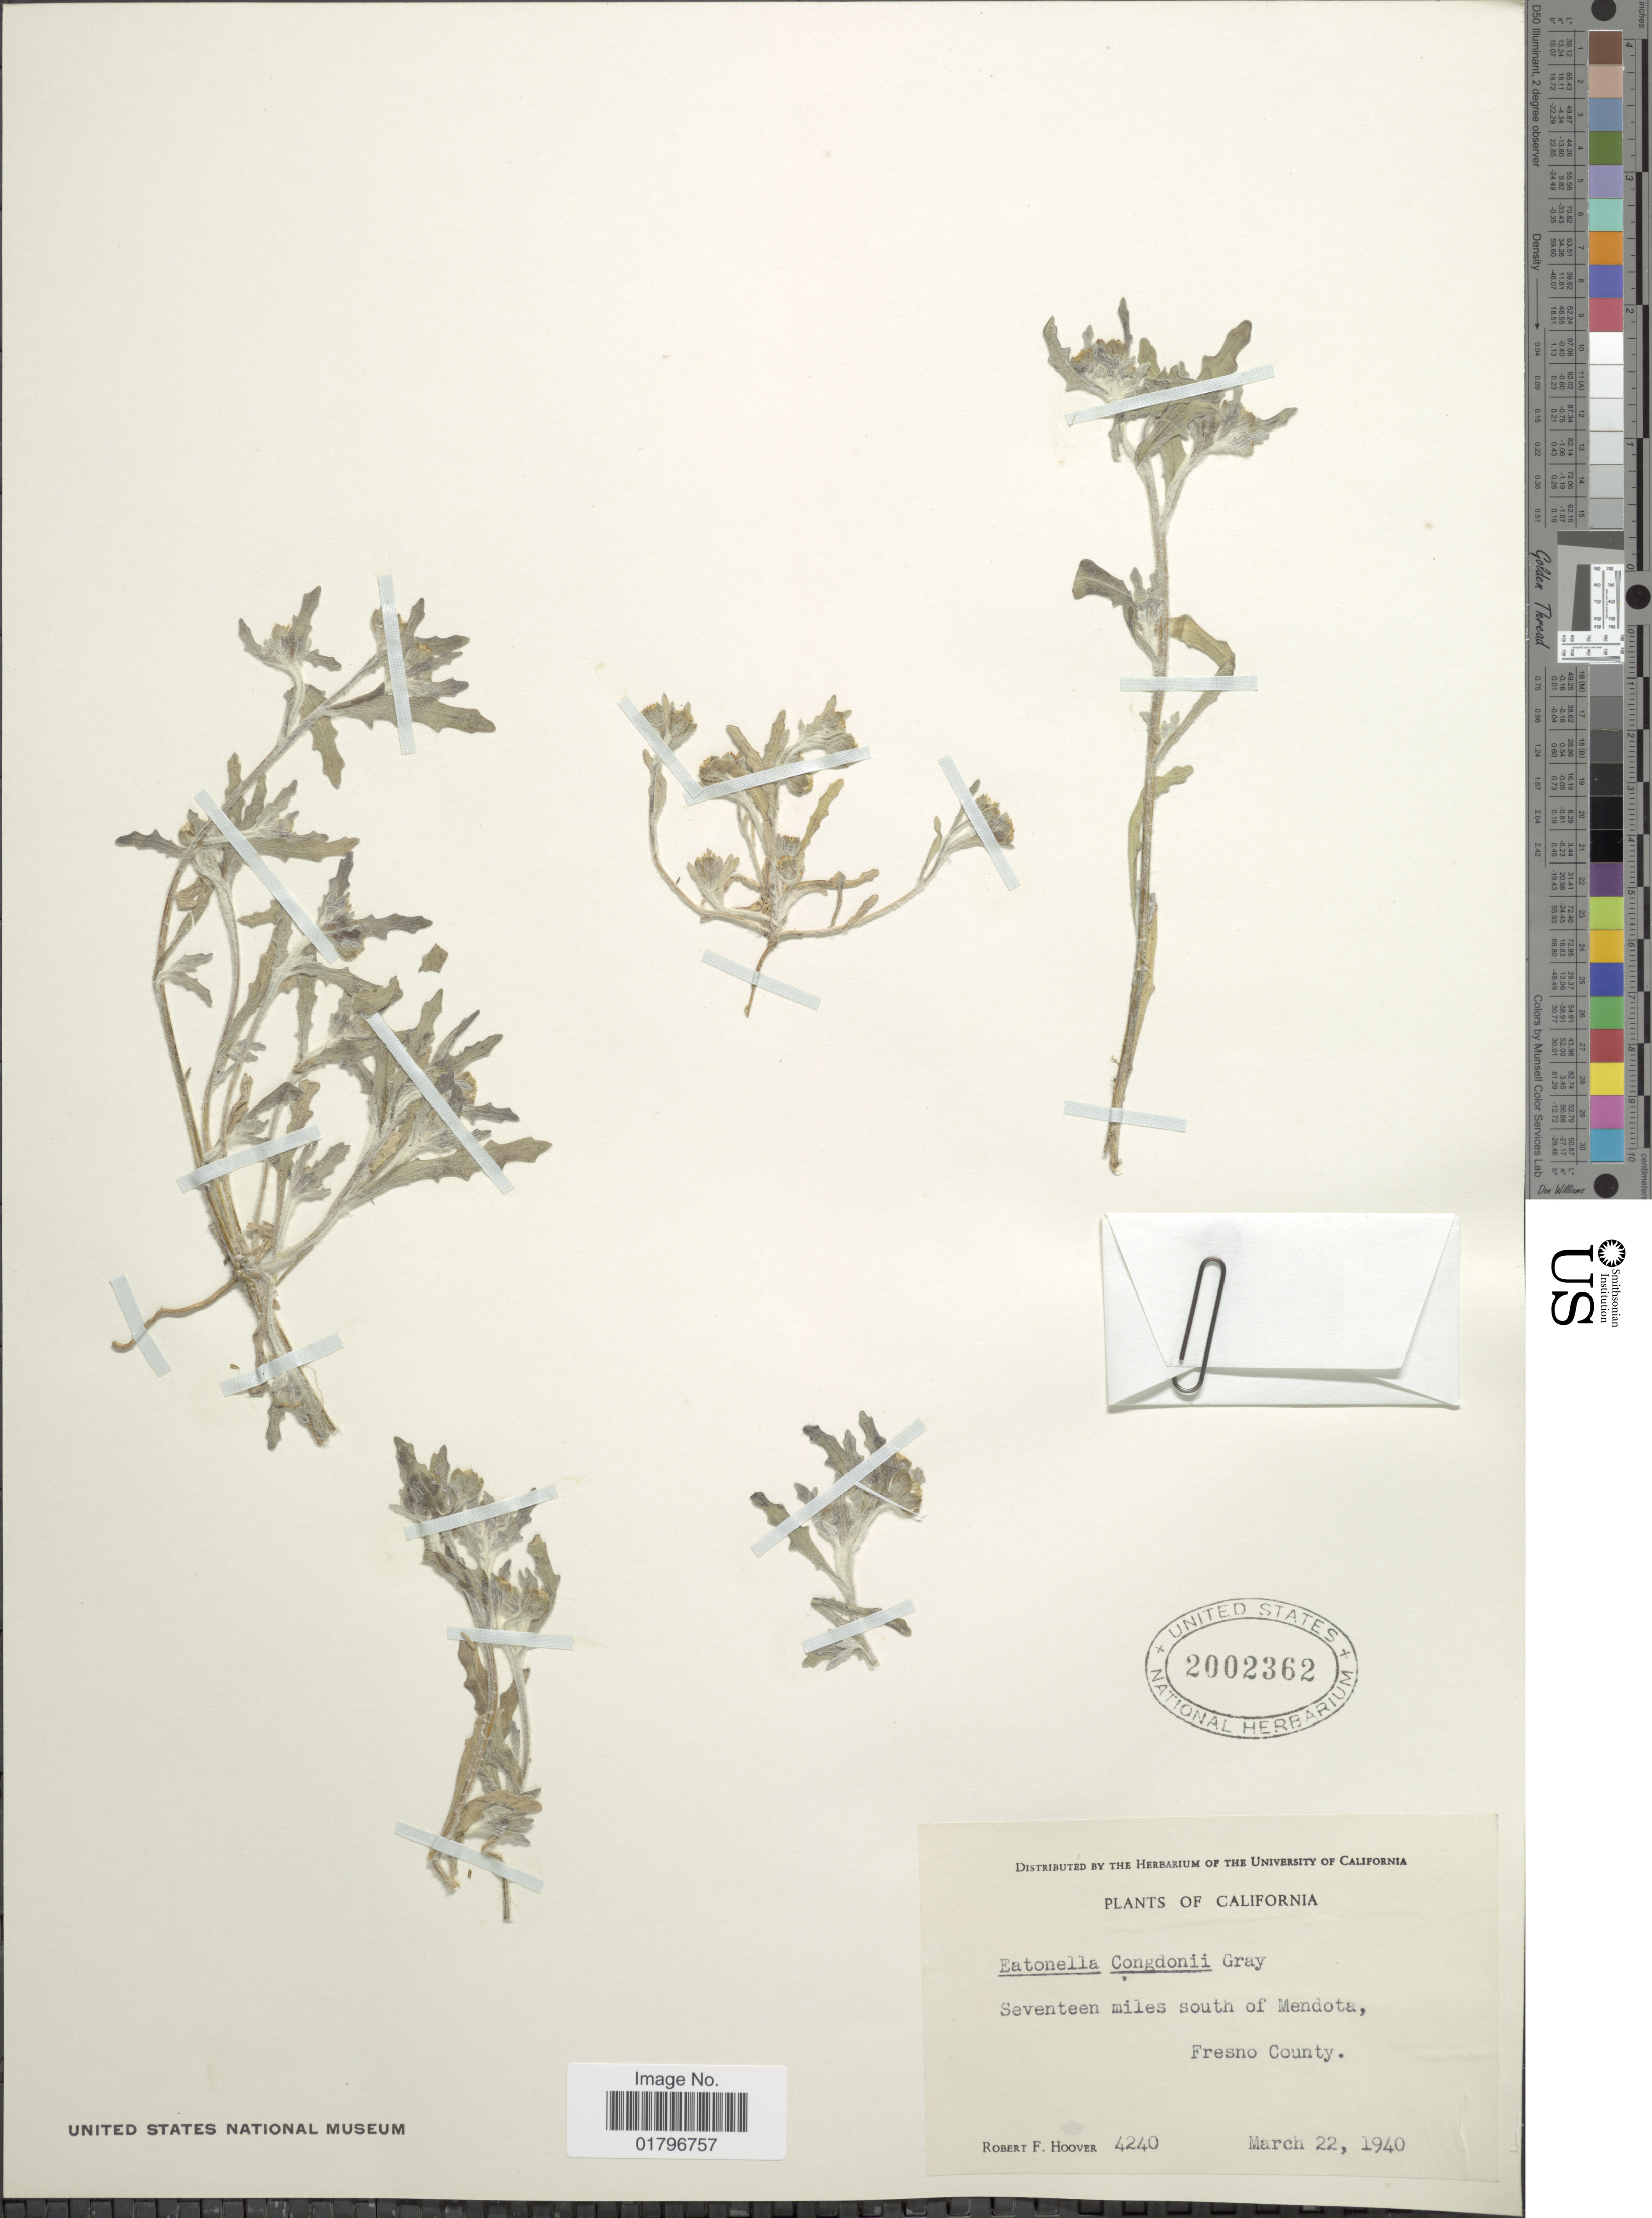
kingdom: Plantae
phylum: Tracheophyta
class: Magnoliopsida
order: Asterales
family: Asteraceae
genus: Eatonella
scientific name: Eatonella congdonii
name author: A. Gray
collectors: R. F. Hoover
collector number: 4240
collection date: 1940-03-22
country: United States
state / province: California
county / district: Fresno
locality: Seventeen miles south of Mendota, Fresno County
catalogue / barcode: US 2002362